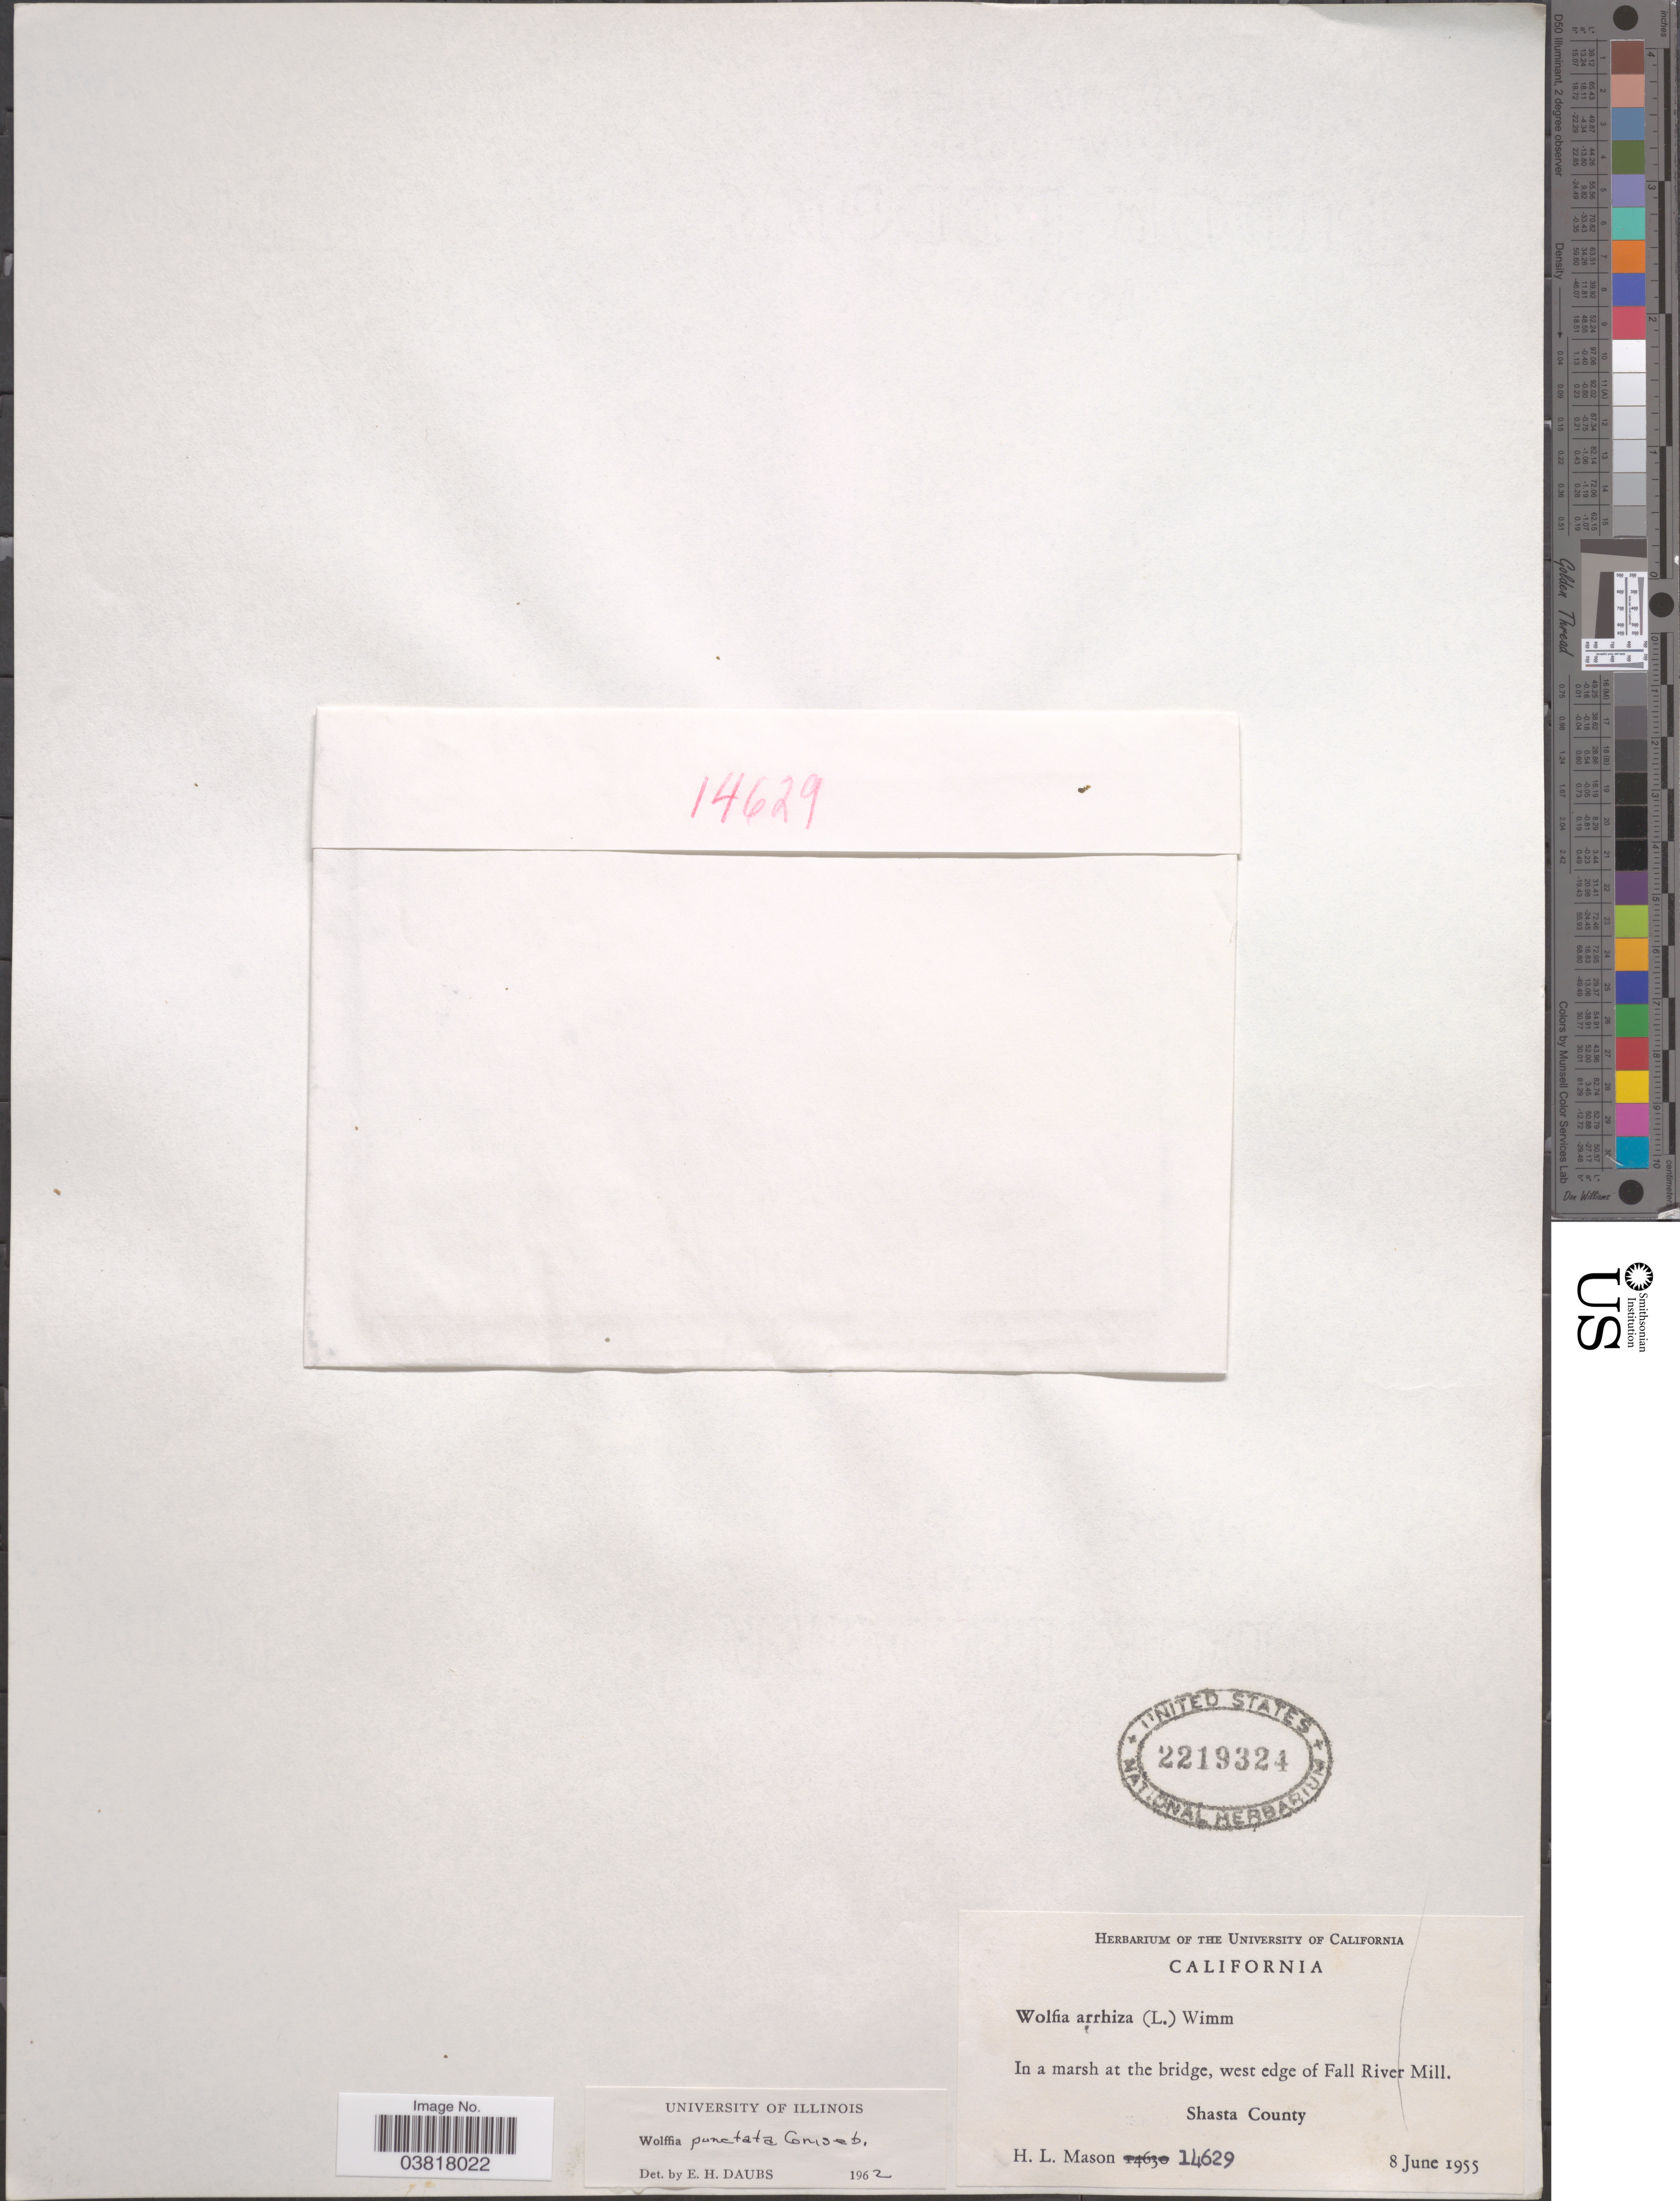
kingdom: Plantae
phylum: Tracheophyta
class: Liliopsida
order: Alismatales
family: Araceae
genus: Wolffia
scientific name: Wolffia punctata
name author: Griseb.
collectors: H. L. Mason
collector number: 14629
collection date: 1955-06-08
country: United States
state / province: California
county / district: Shasta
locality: West edge of Fall River Mill. Shasta County.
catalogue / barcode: US 2219324